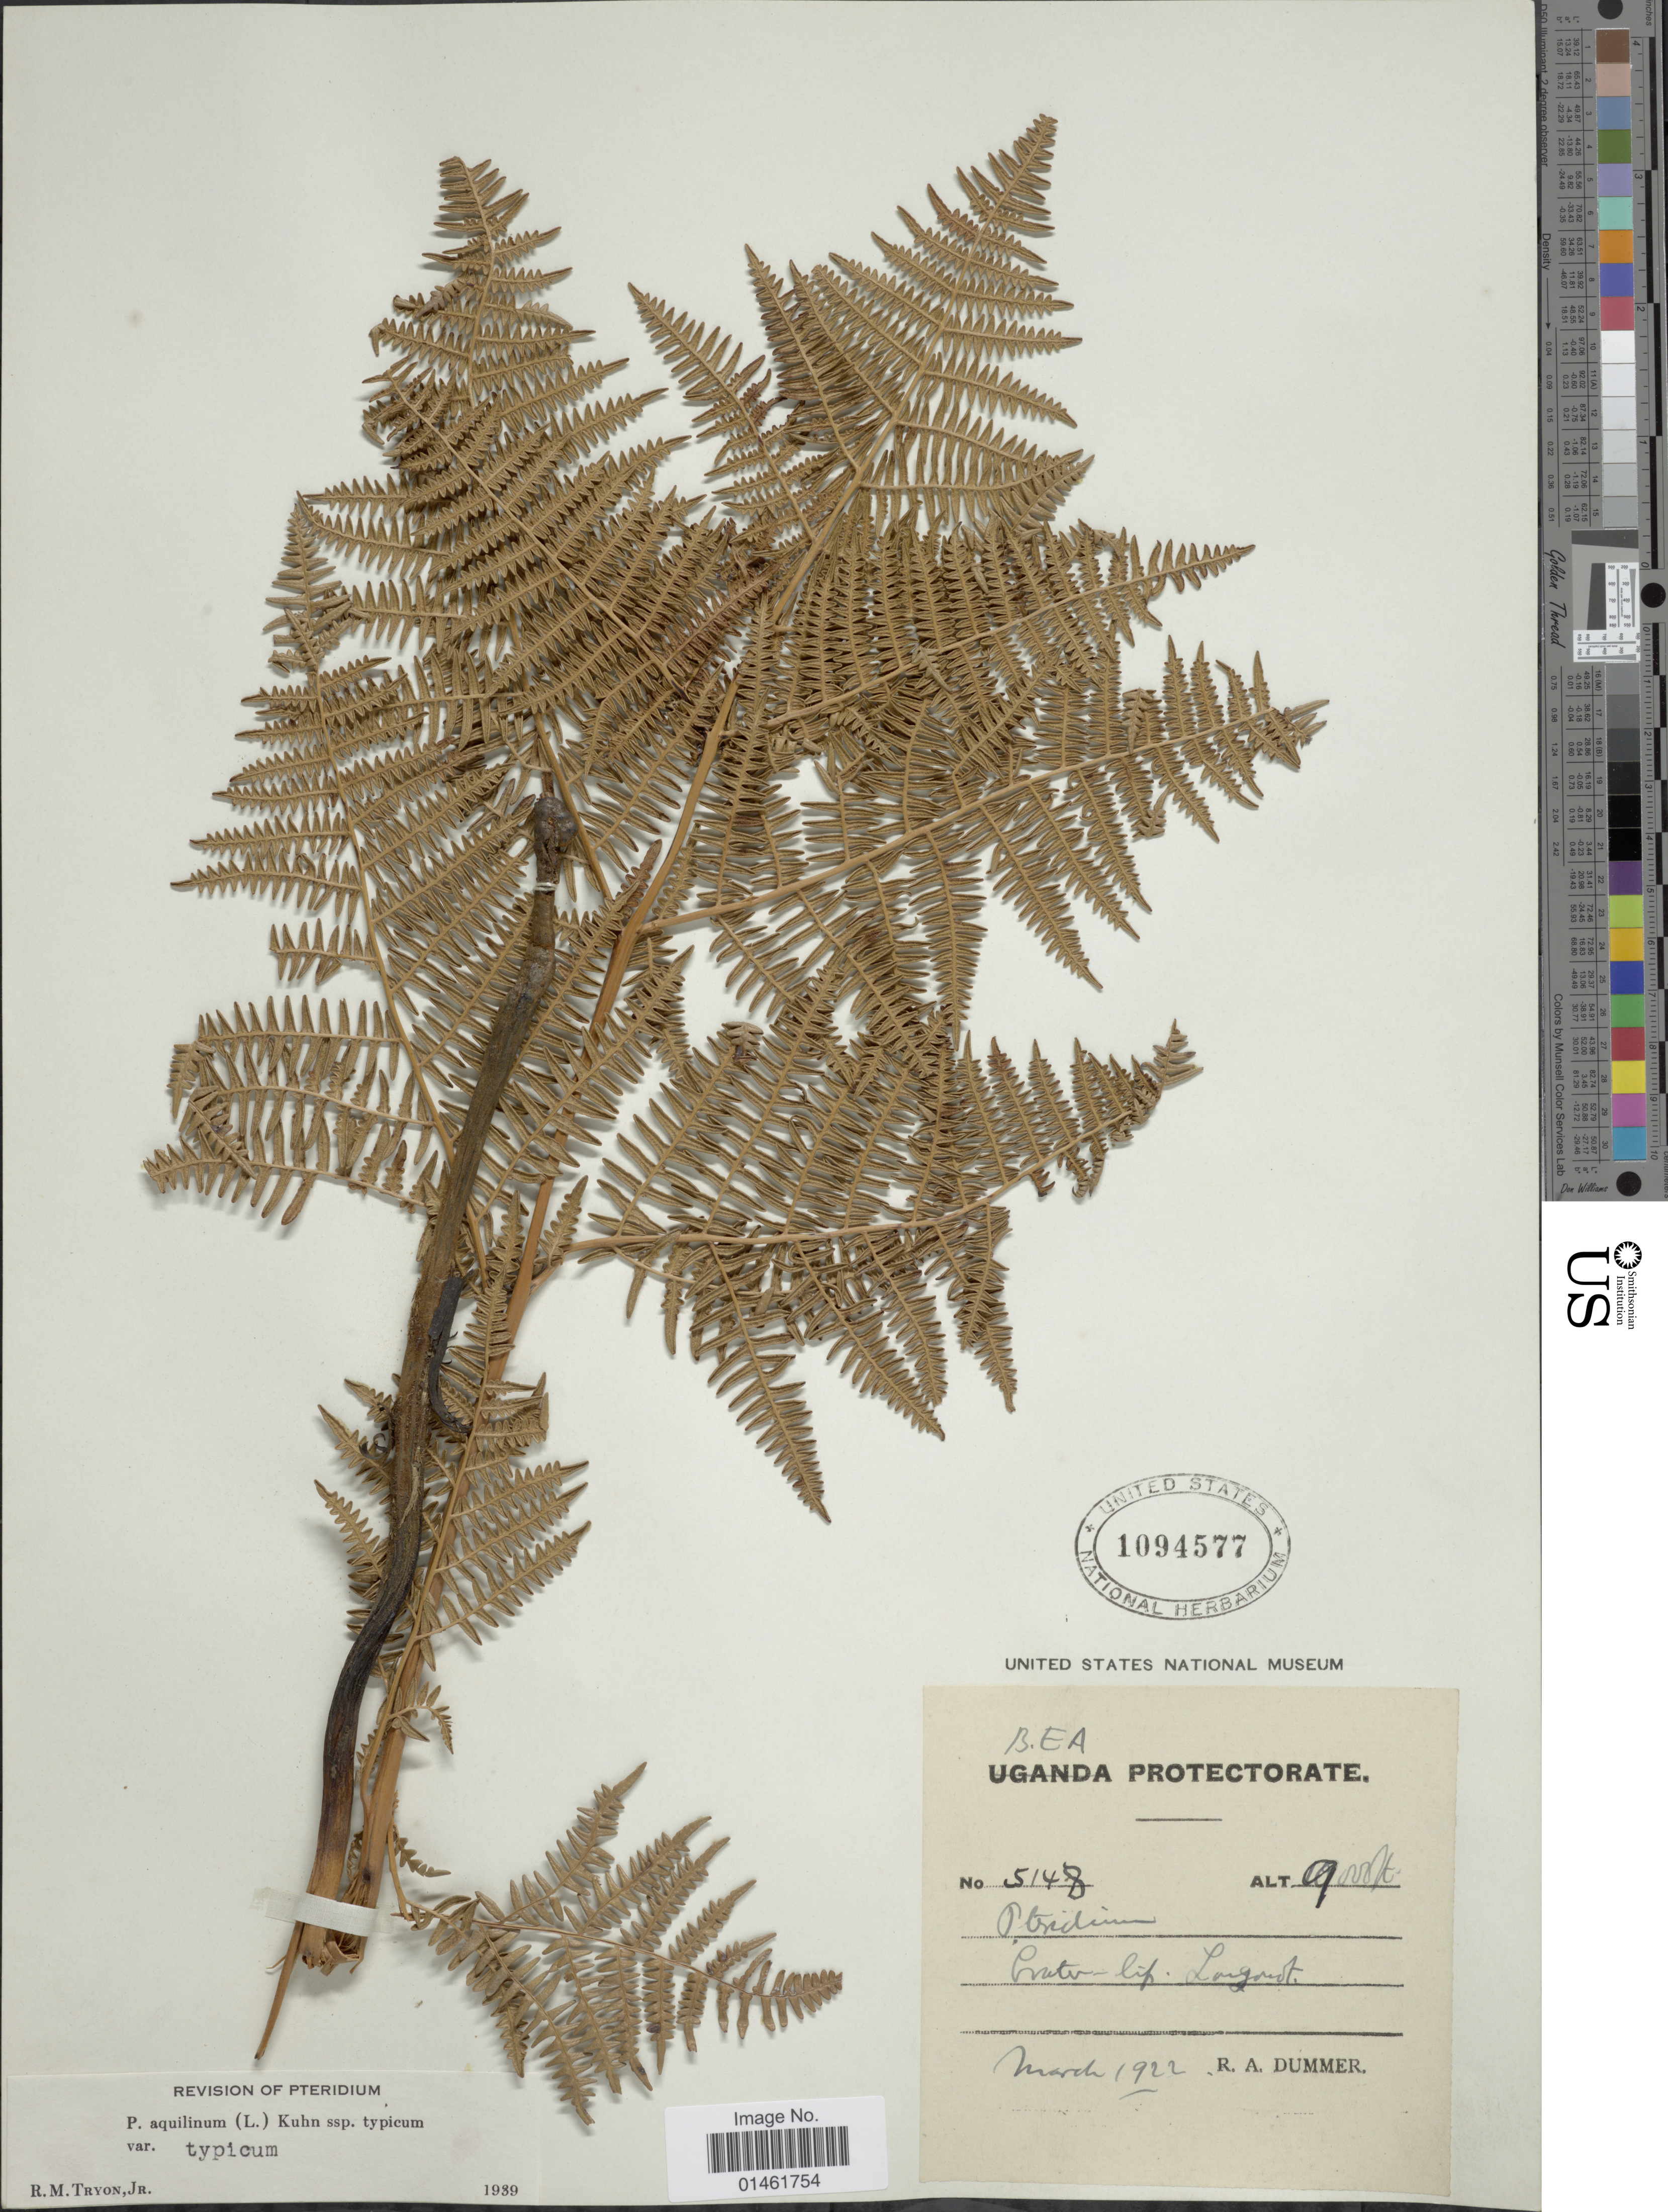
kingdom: Plantae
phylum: Tracheophyta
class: Polypodiopsida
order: Polypodiales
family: Dennstaedtiaceae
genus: Pteridium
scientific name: Pteridium aquilinum var. typicum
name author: R.M. Tryon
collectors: R. Drummer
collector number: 5148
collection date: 1922-03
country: Kenya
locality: BEA protectorate, [illegible text]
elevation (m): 2743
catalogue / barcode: US 1094577